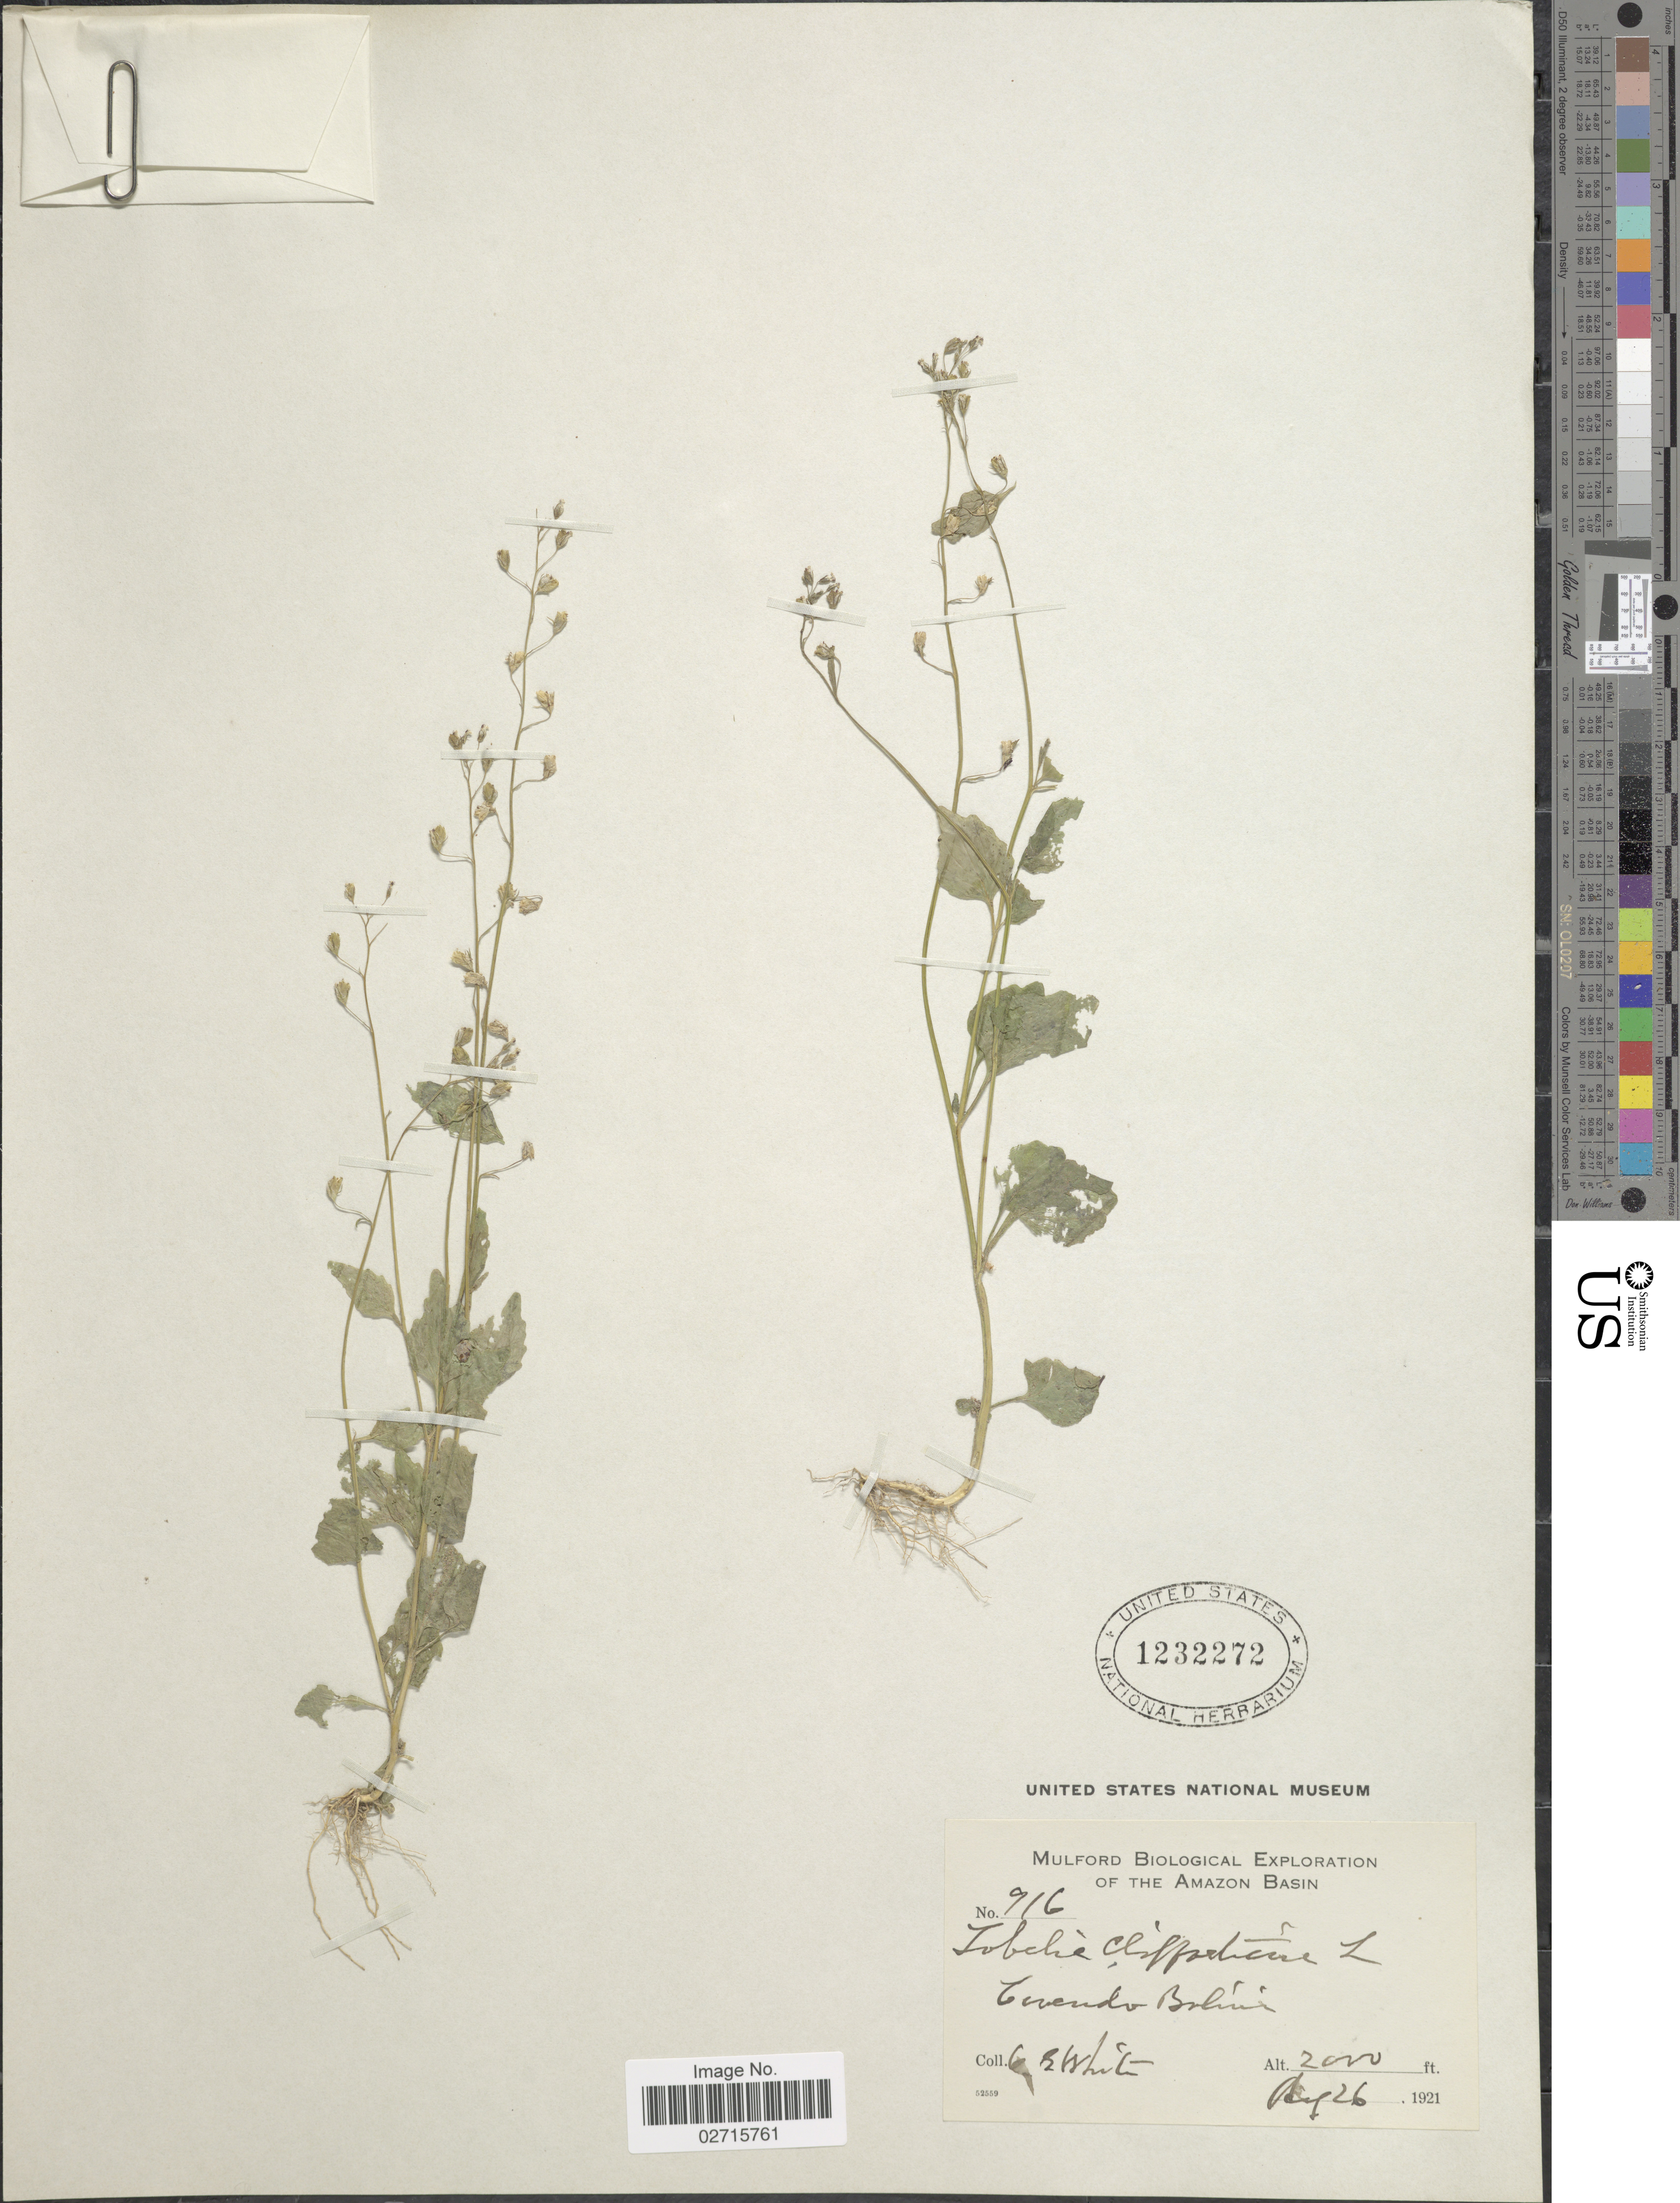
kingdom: Plantae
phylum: Tracheophyta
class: Magnoliopsida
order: Asterales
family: Campanulaceae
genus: Lobelia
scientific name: Lobelia xalapensis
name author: Kunth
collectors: O. E. White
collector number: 916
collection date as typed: Aug. 26, 1921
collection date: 1921-08-26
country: Bolivia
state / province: La Paz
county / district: Sud Yungas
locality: Covendo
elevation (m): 610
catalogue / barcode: US 1232272